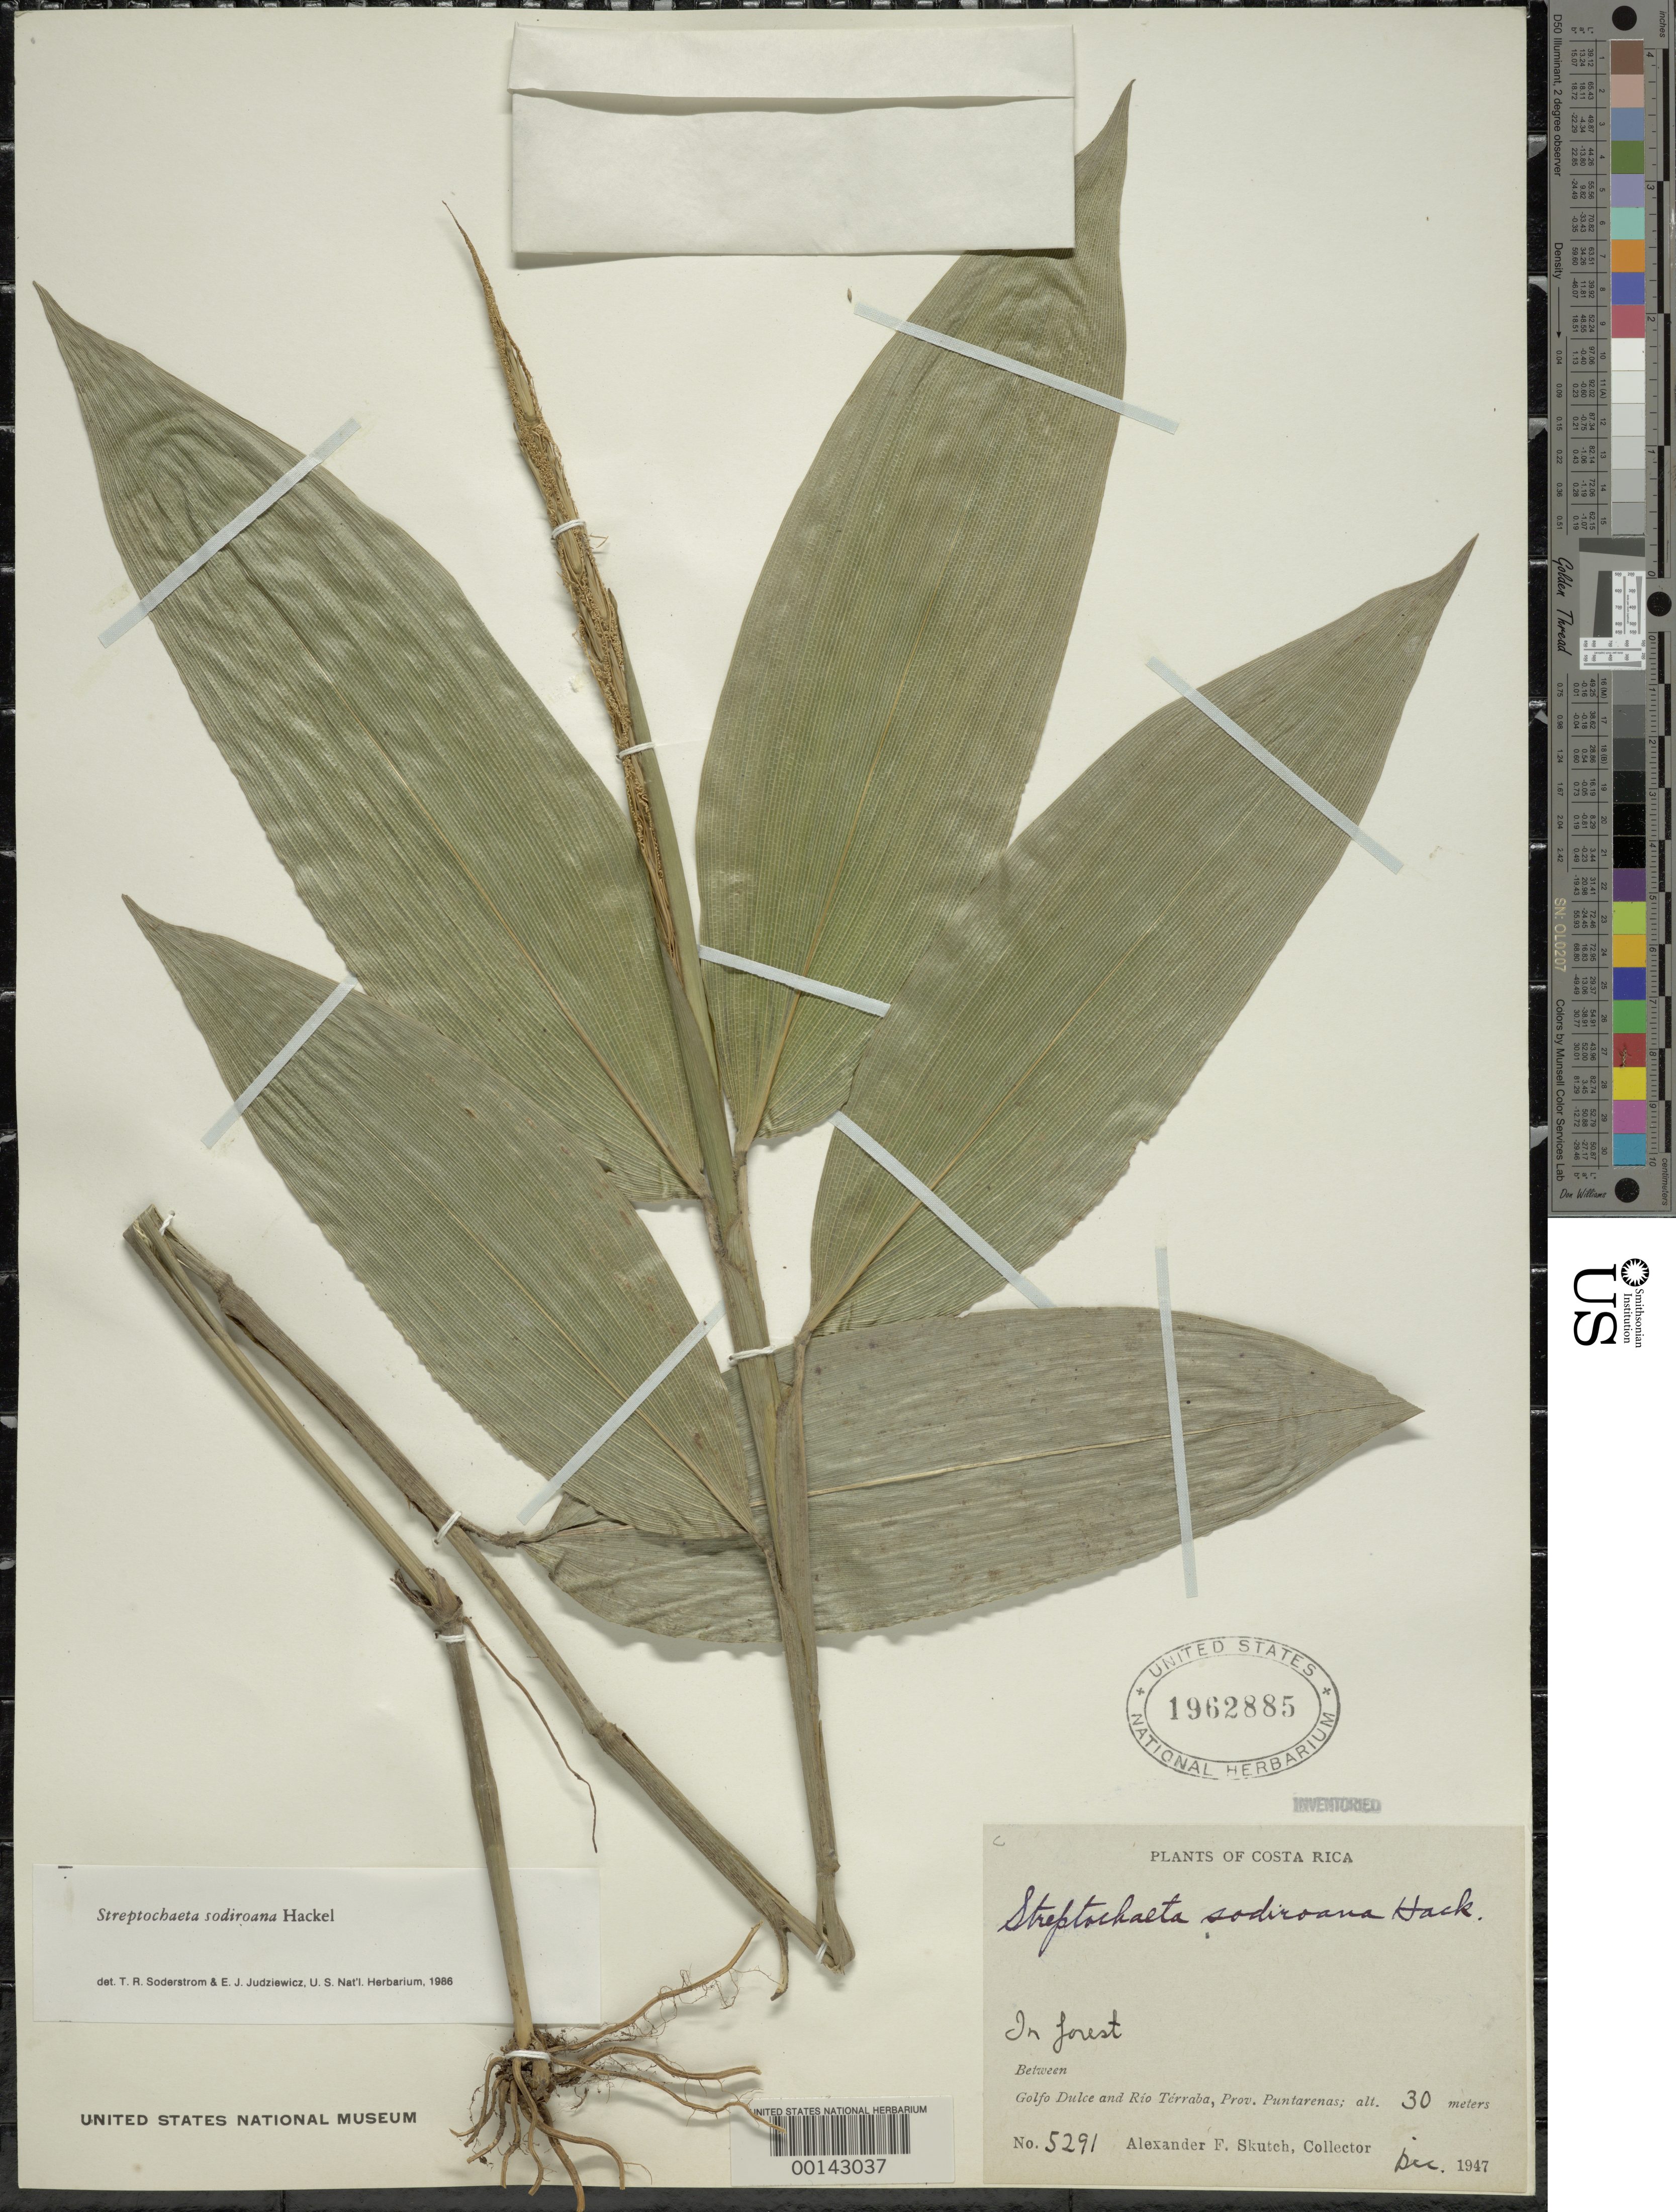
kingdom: Plantae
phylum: Tracheophyta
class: Liliopsida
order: Poales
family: Poaceae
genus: Streptochaeta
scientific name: Streptochaeta sodiroana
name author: Hack.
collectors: A. F. Skutch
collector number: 5291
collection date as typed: Dec 1947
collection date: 1947-12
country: Costa Rica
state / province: Puntarenas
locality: Golfo dulce/rio terraba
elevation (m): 30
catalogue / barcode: US 1962885